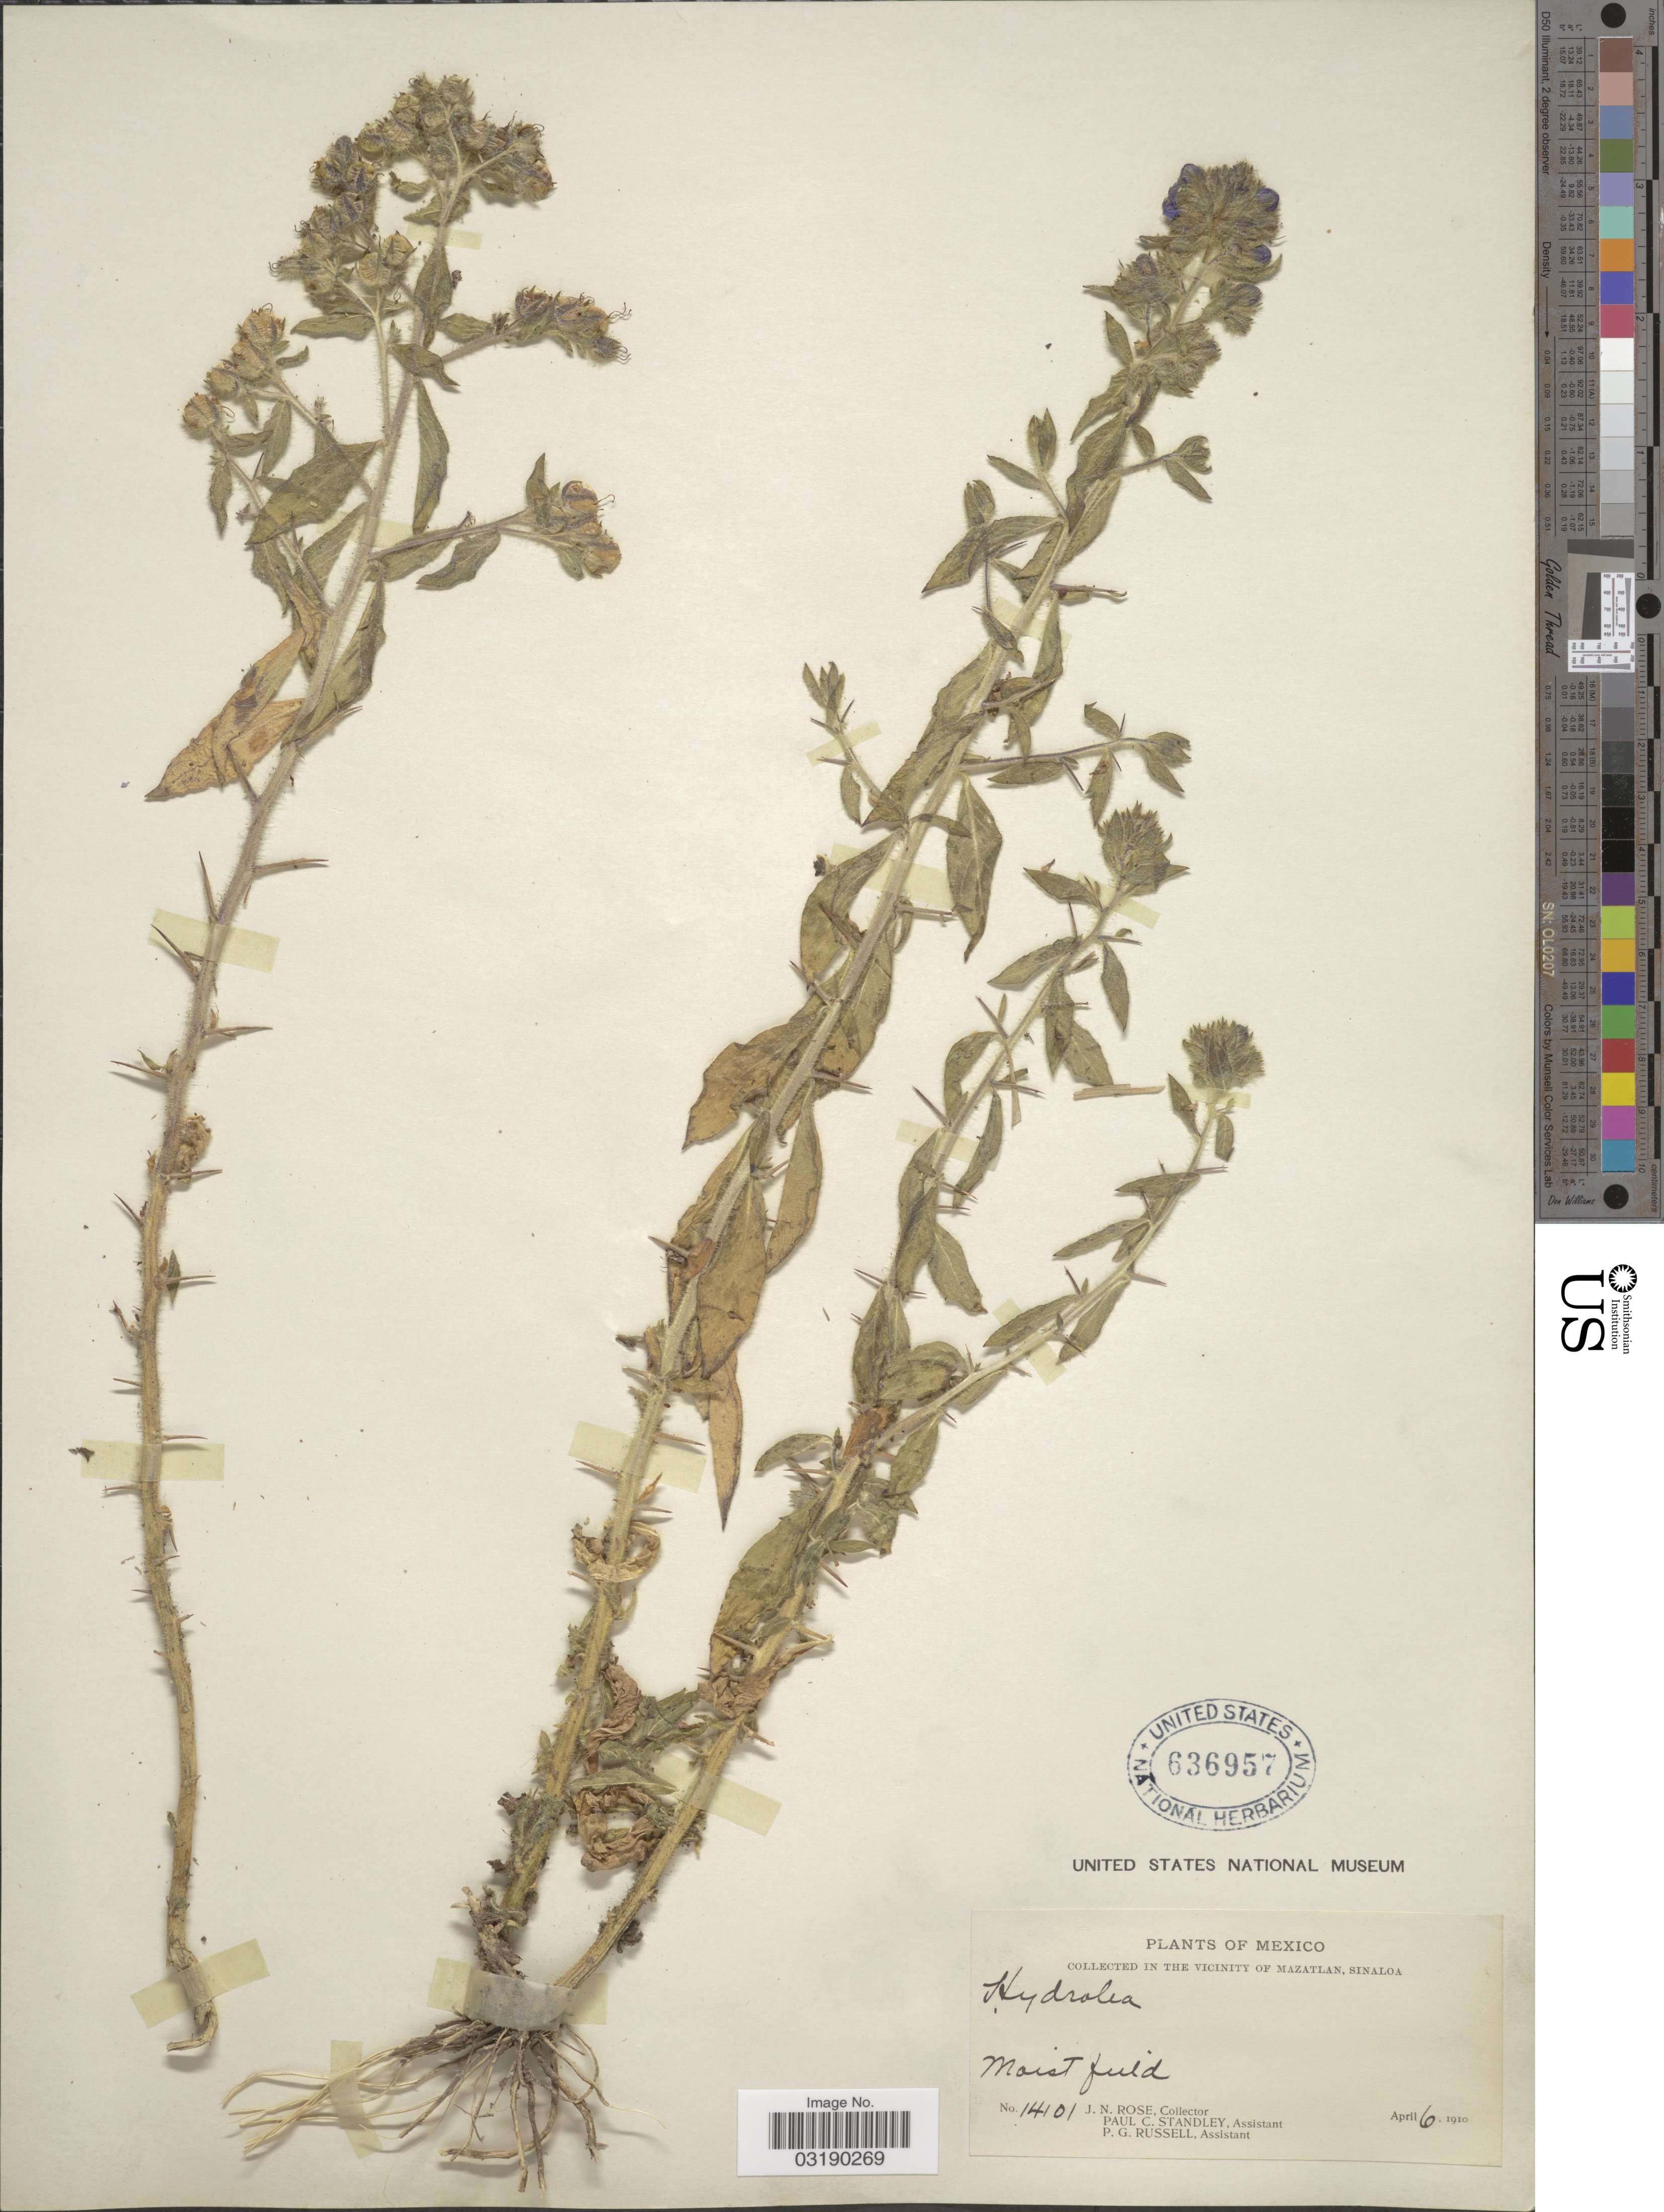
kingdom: Plantae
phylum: Tracheophyta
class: Magnoliopsida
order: Solanales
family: Hydroleaceae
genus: Hydrolea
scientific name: Hydrolea spinosa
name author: L.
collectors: J. N. Rose, P. C. Standley & P. G. Russell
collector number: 14101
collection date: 1910-04-06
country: Mexico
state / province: Sinaloa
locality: The vicinity of Mazatlan. Moist field.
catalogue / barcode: US 636957